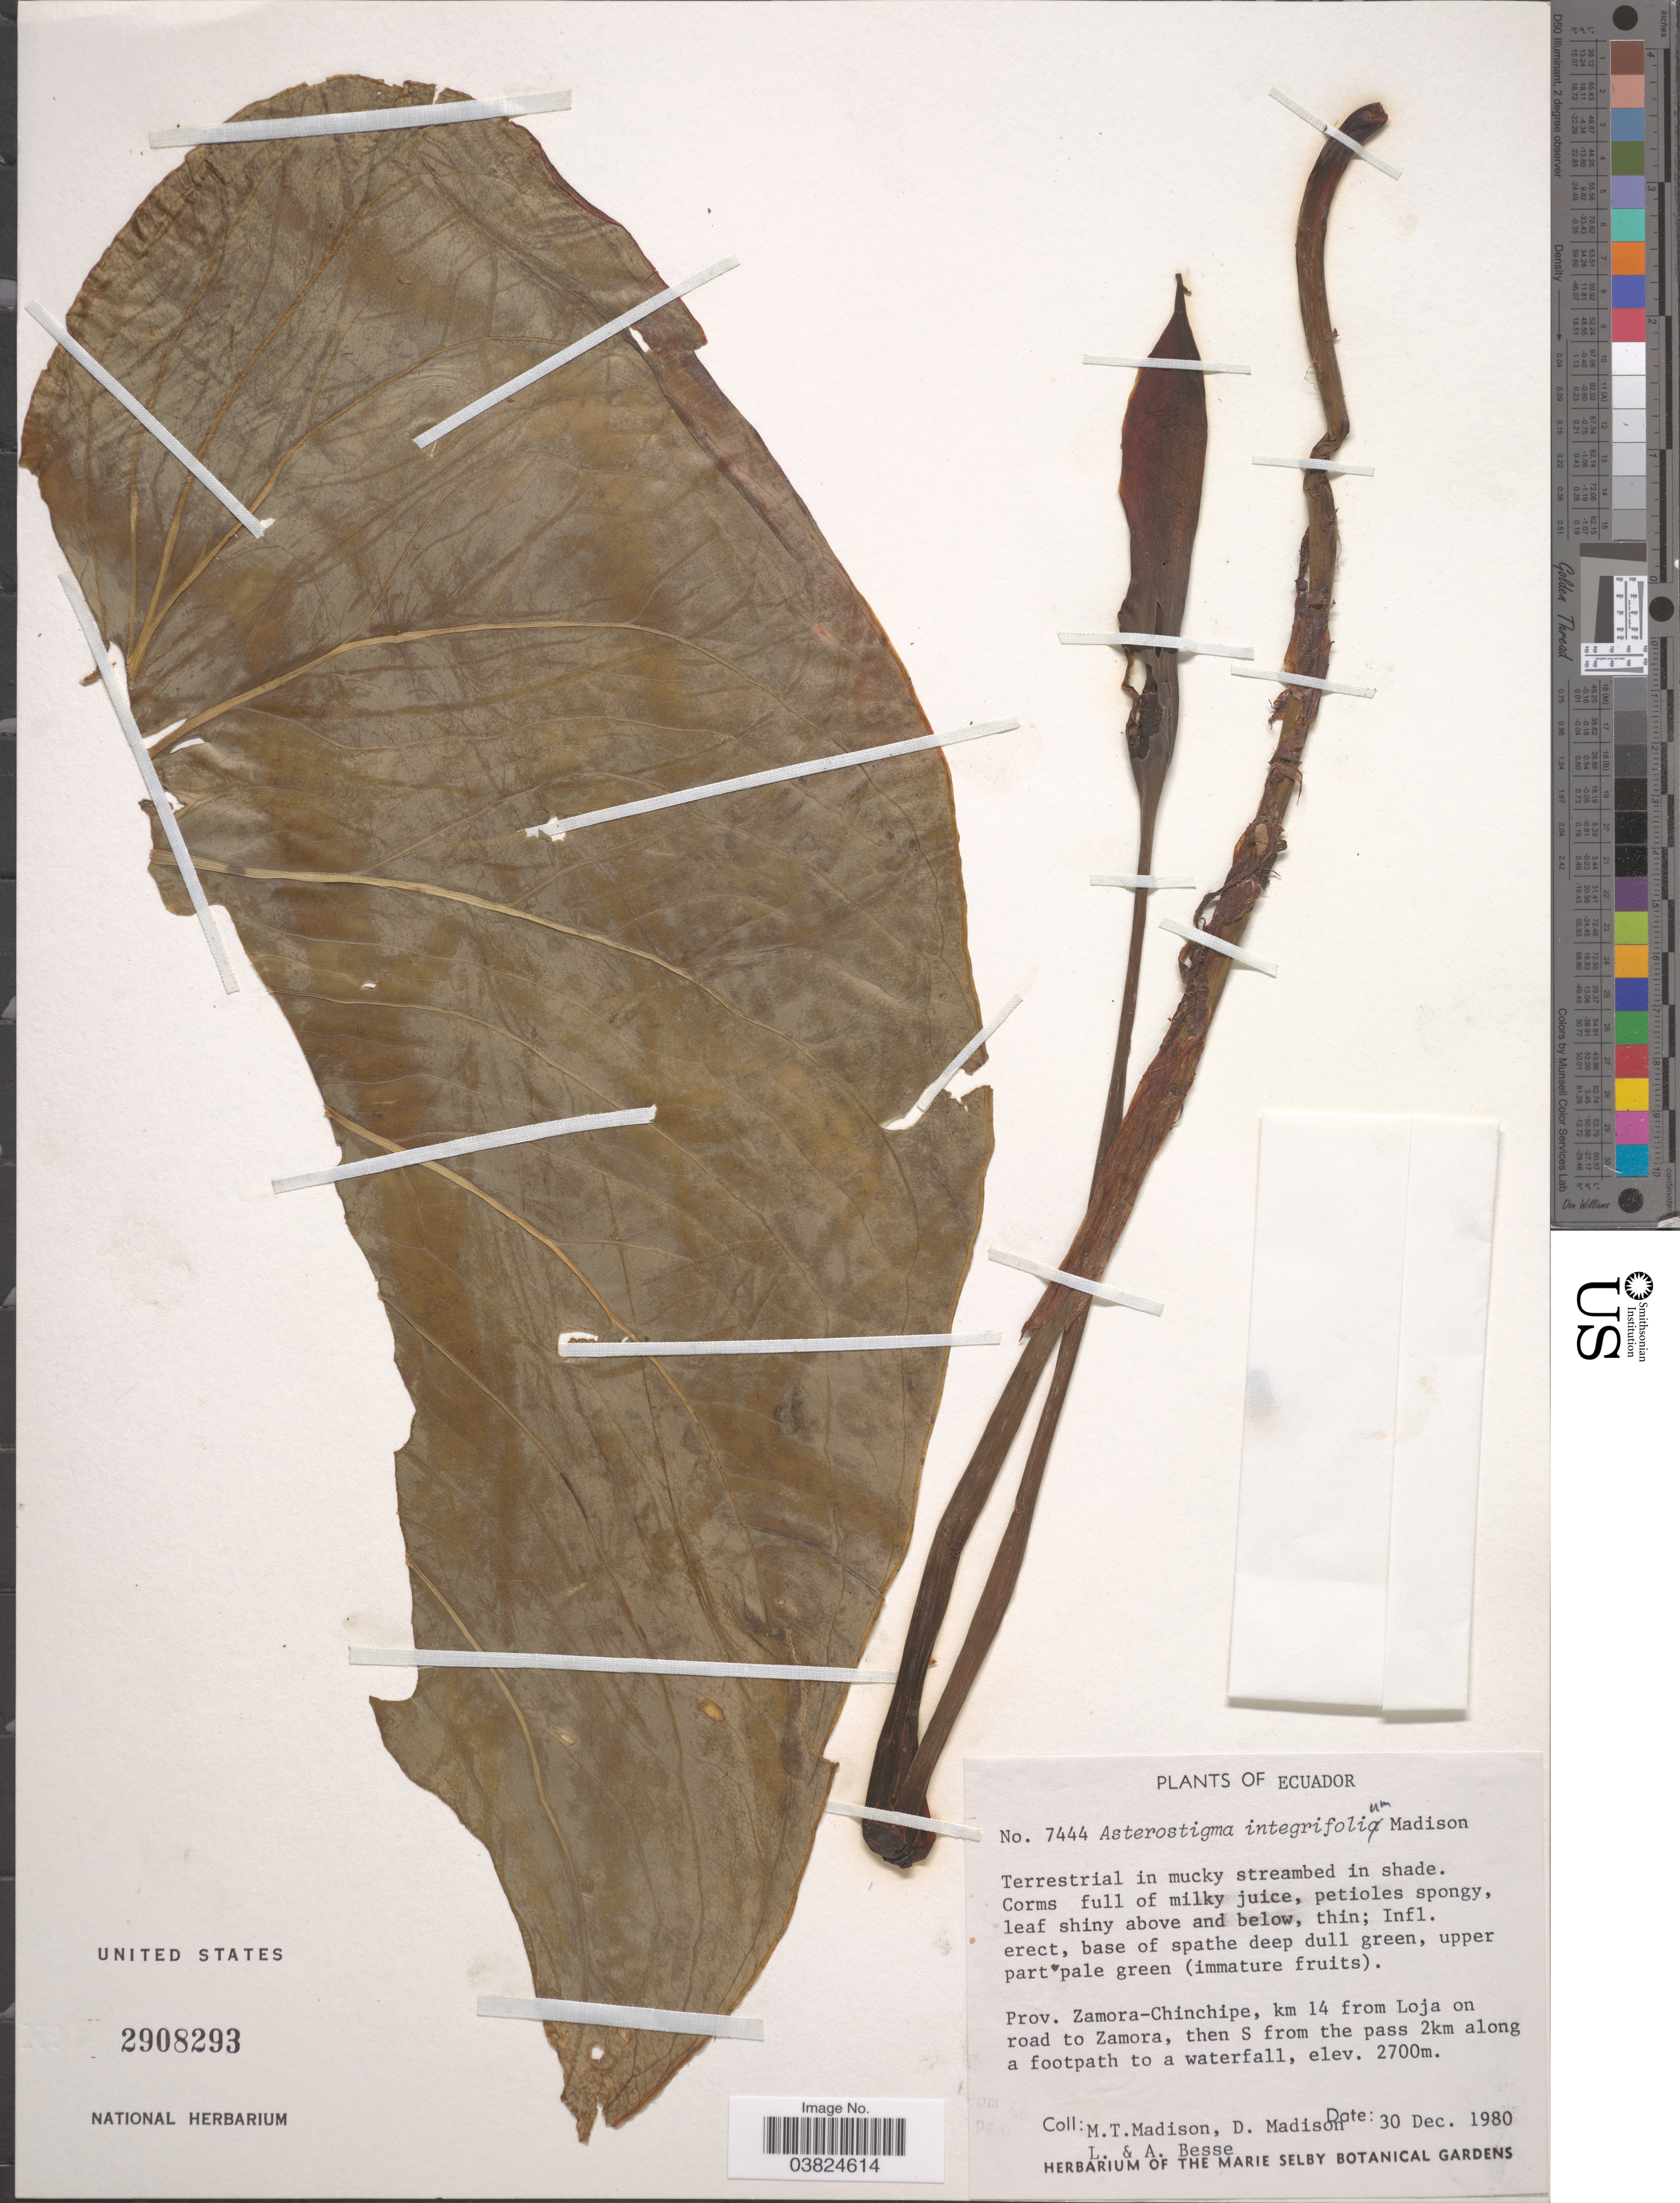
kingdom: Plantae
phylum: Tracheophyta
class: Liliopsida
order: Alismatales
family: Araceae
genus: Croatiella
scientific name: Croatiella integrifolia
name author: (Madison) E.G. Gonç.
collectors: M. T. Madison, D. Madison, L. Besse & A. Besse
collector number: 7444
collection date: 1980-12-30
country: Ecuador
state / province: Zamora-Chinchipe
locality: Km 14 from Loja on road to Zamora, then S from the pass 2km along a footpath to a waterfall.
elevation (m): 2700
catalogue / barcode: US 2908293